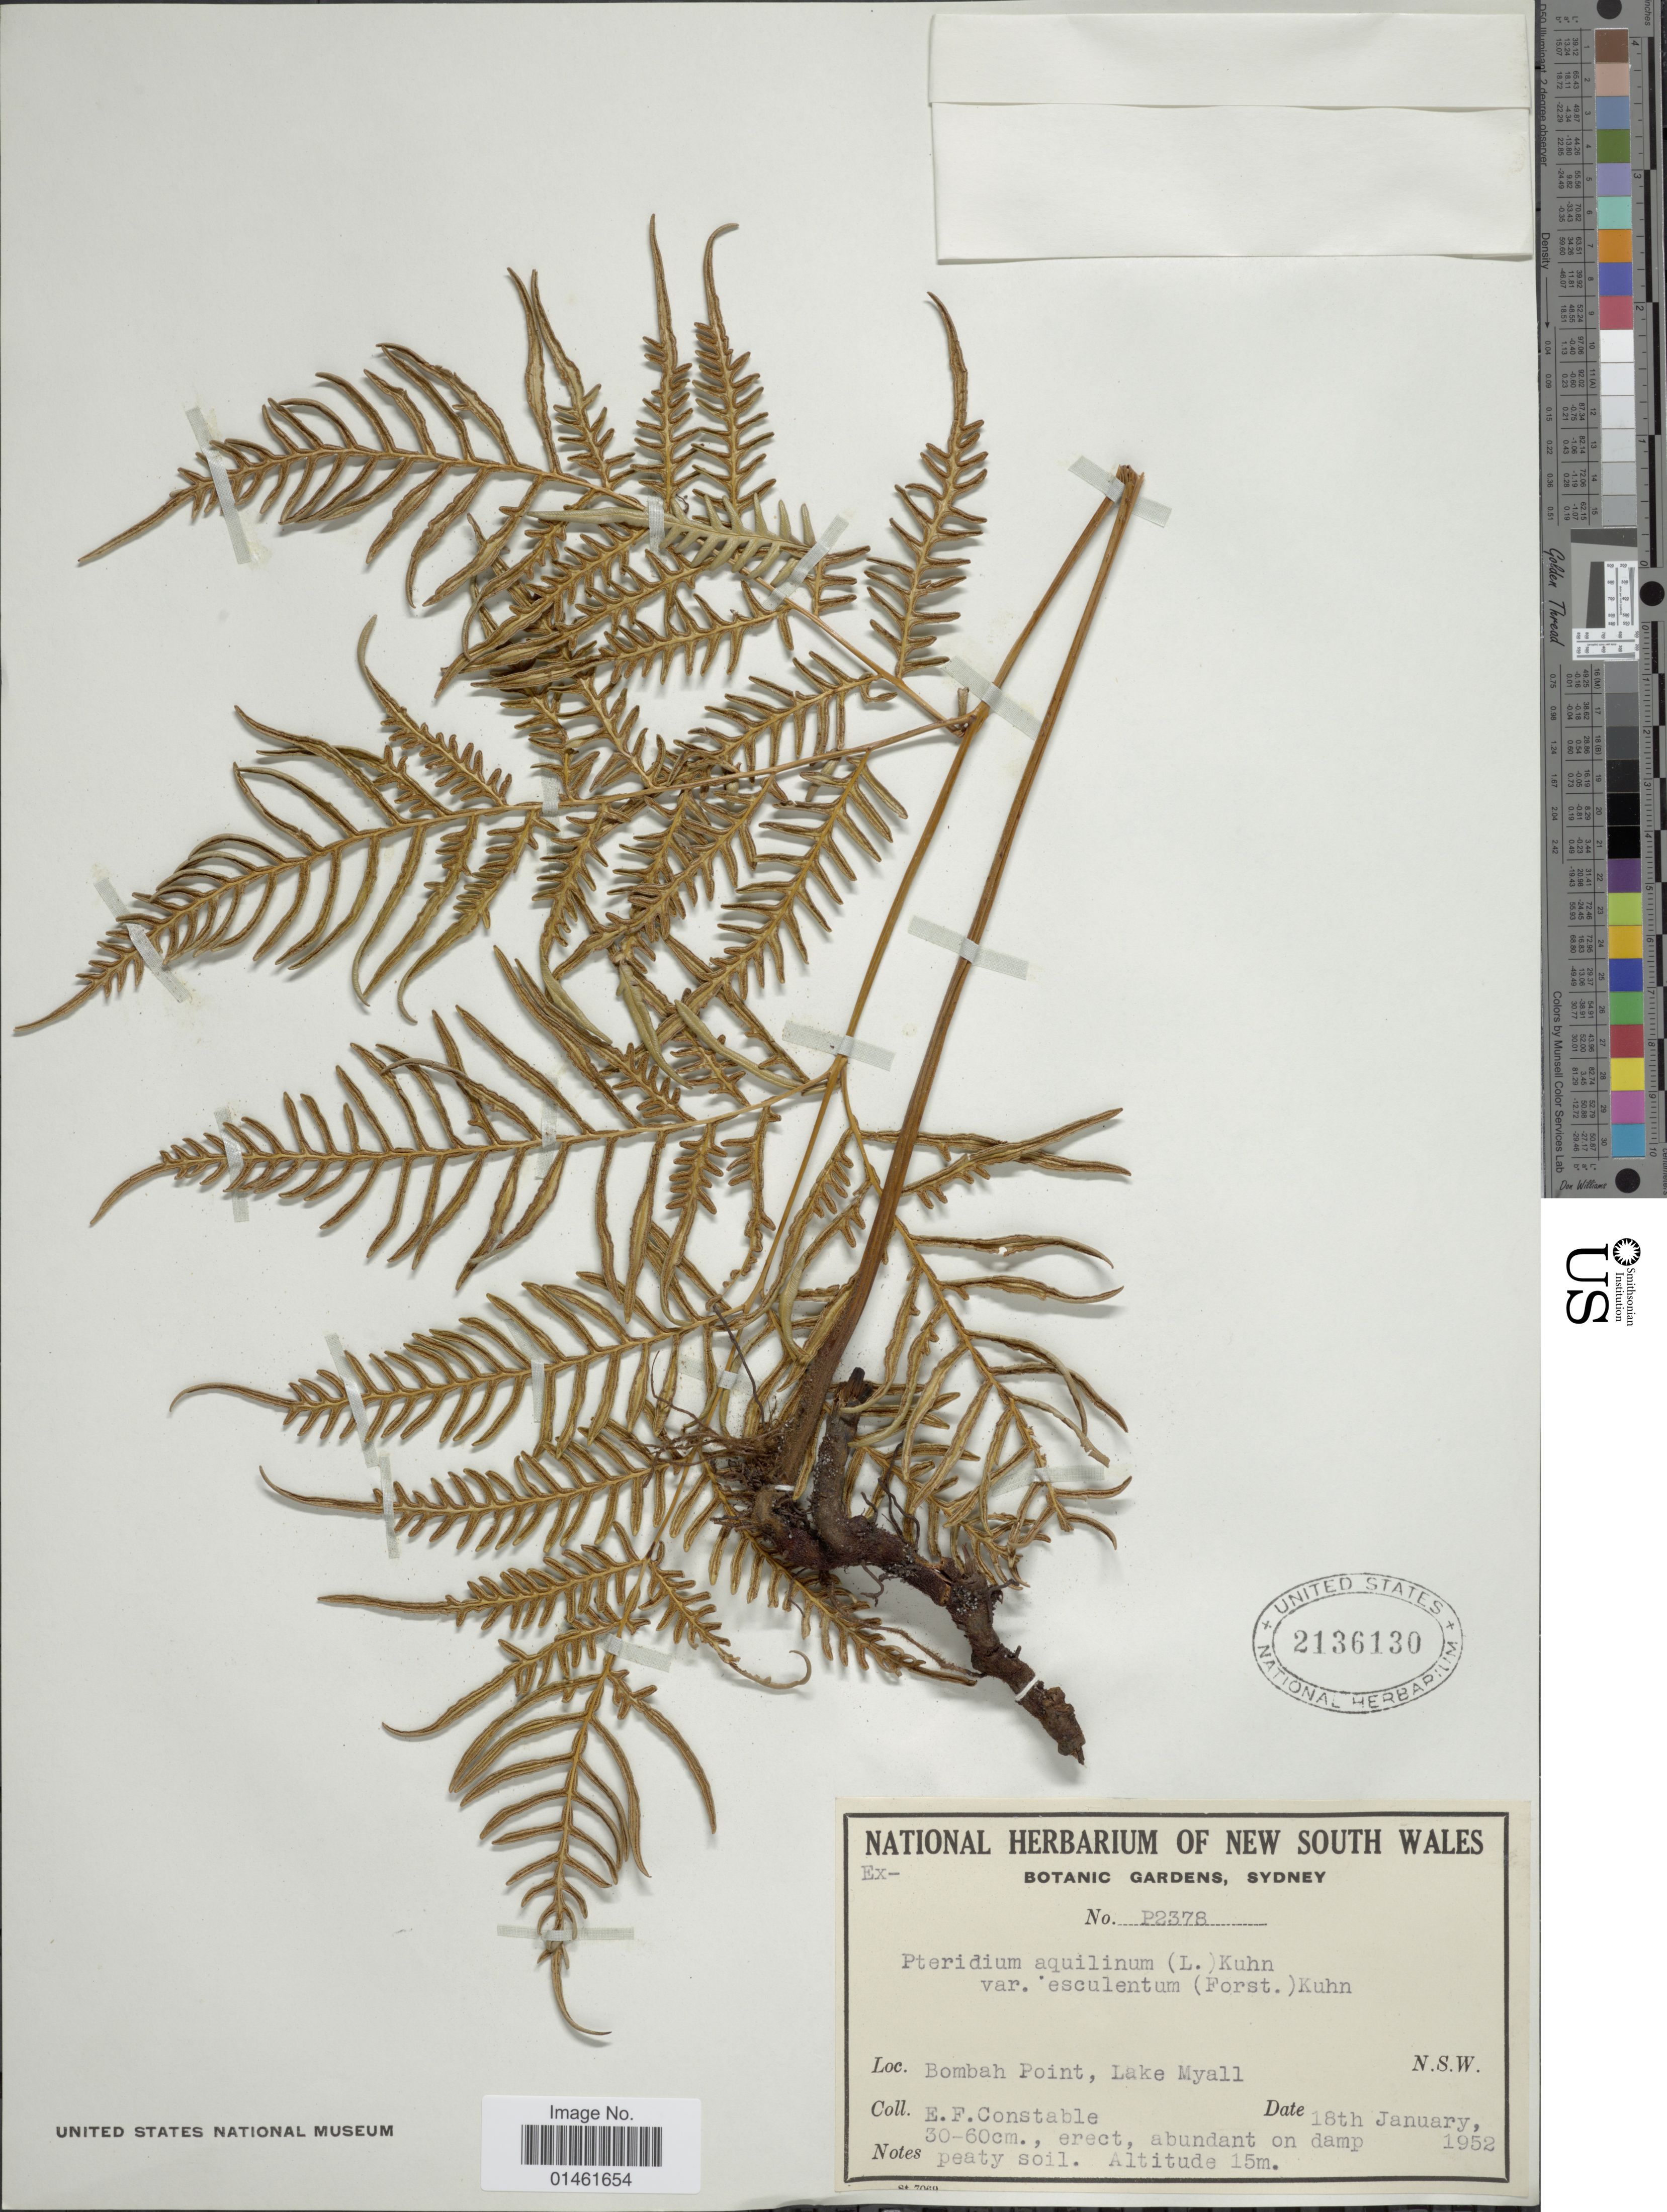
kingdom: Plantae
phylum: Tracheophyta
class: Polypodiopsida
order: Polypodiales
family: Dennstaedtiaceae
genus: Pteridium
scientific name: Pteridium esculentum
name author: (G. Forst.) Cockayne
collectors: E. F. Constable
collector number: P2378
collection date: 1952-01-18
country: Australia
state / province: New South Wales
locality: Bombah Point, Lake Myall, N.S.W.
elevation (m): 15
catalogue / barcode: US 2136130